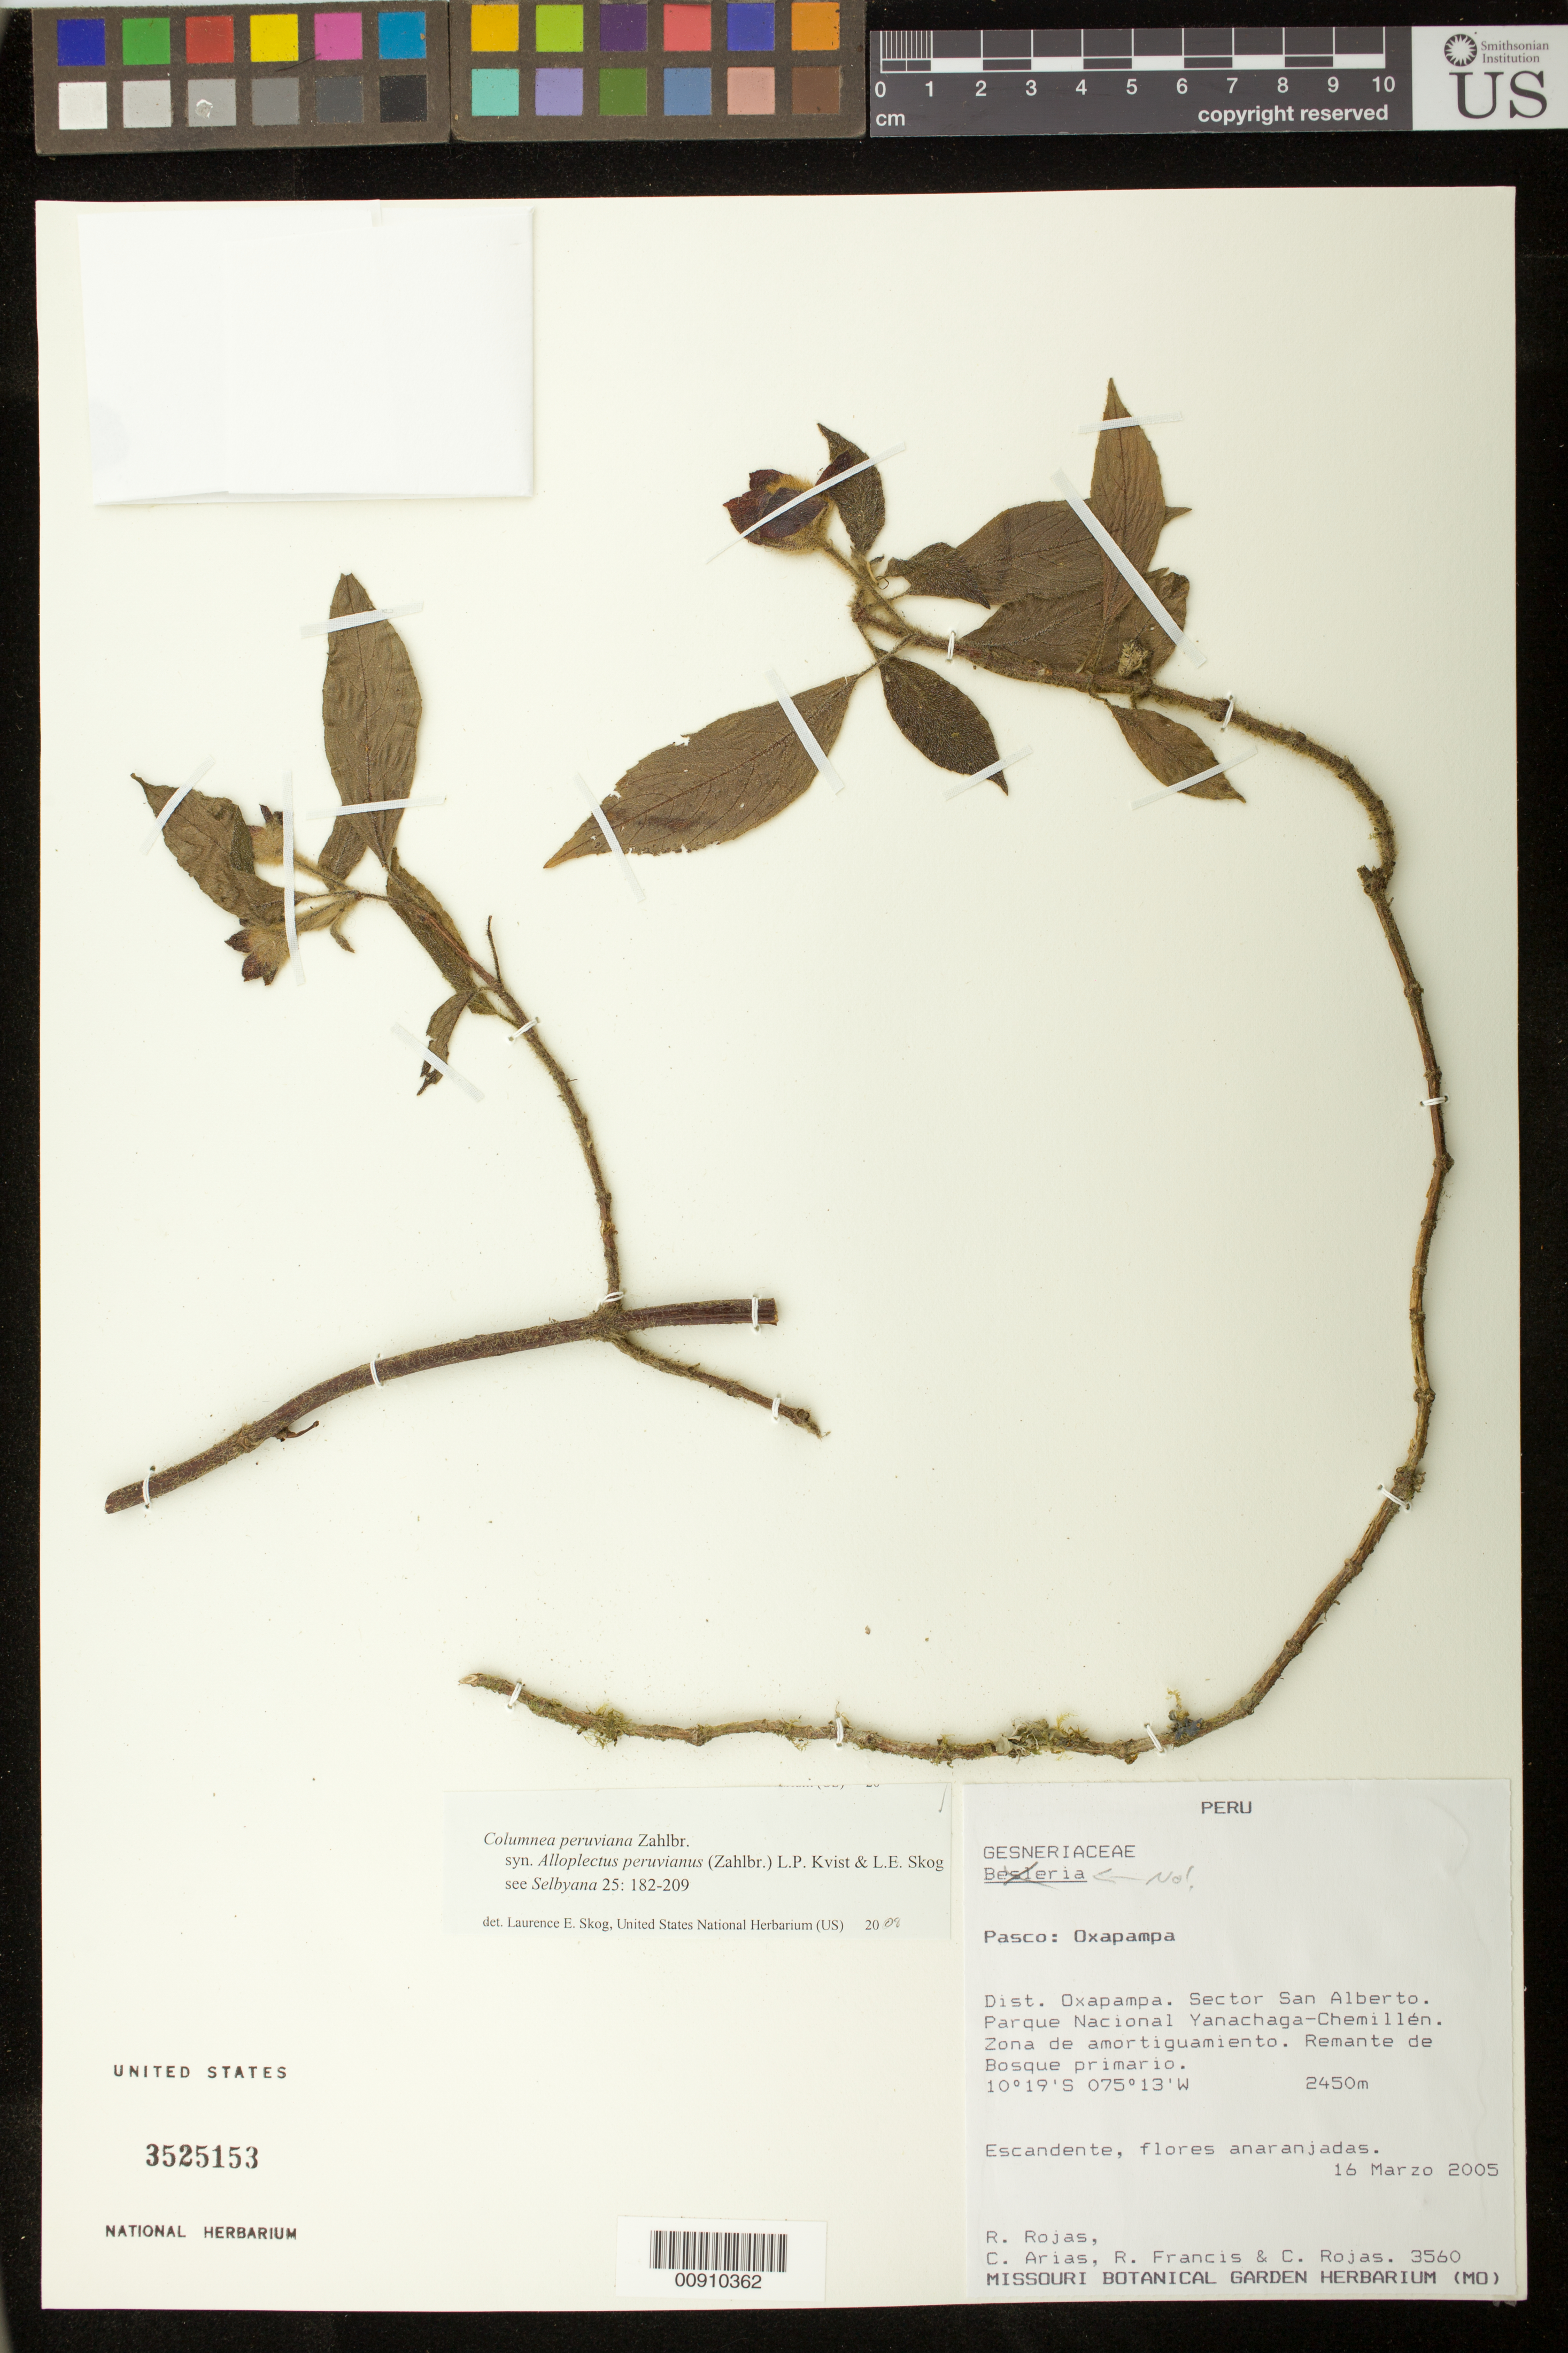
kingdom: Plantae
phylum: Tracheophyta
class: Magnoliopsida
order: Lamiales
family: Gesneriaceae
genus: Columnea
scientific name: Columnea peruviana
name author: Zahlbr.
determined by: Skog, Laurence E.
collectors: R. Rojas, C. Arias, R. Francis & C. Rojas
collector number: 3560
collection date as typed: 16 Mar 2005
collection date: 2005-03-16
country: Peru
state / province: Pasco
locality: Pasco: Oxapampa. Dist. Oxapampa. Sector San Alberto. Parque Nacional Yanachaga-Chemillén. Zone de amortiguamiento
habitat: Remanente de bosque primario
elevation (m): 2450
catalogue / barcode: US 3525153